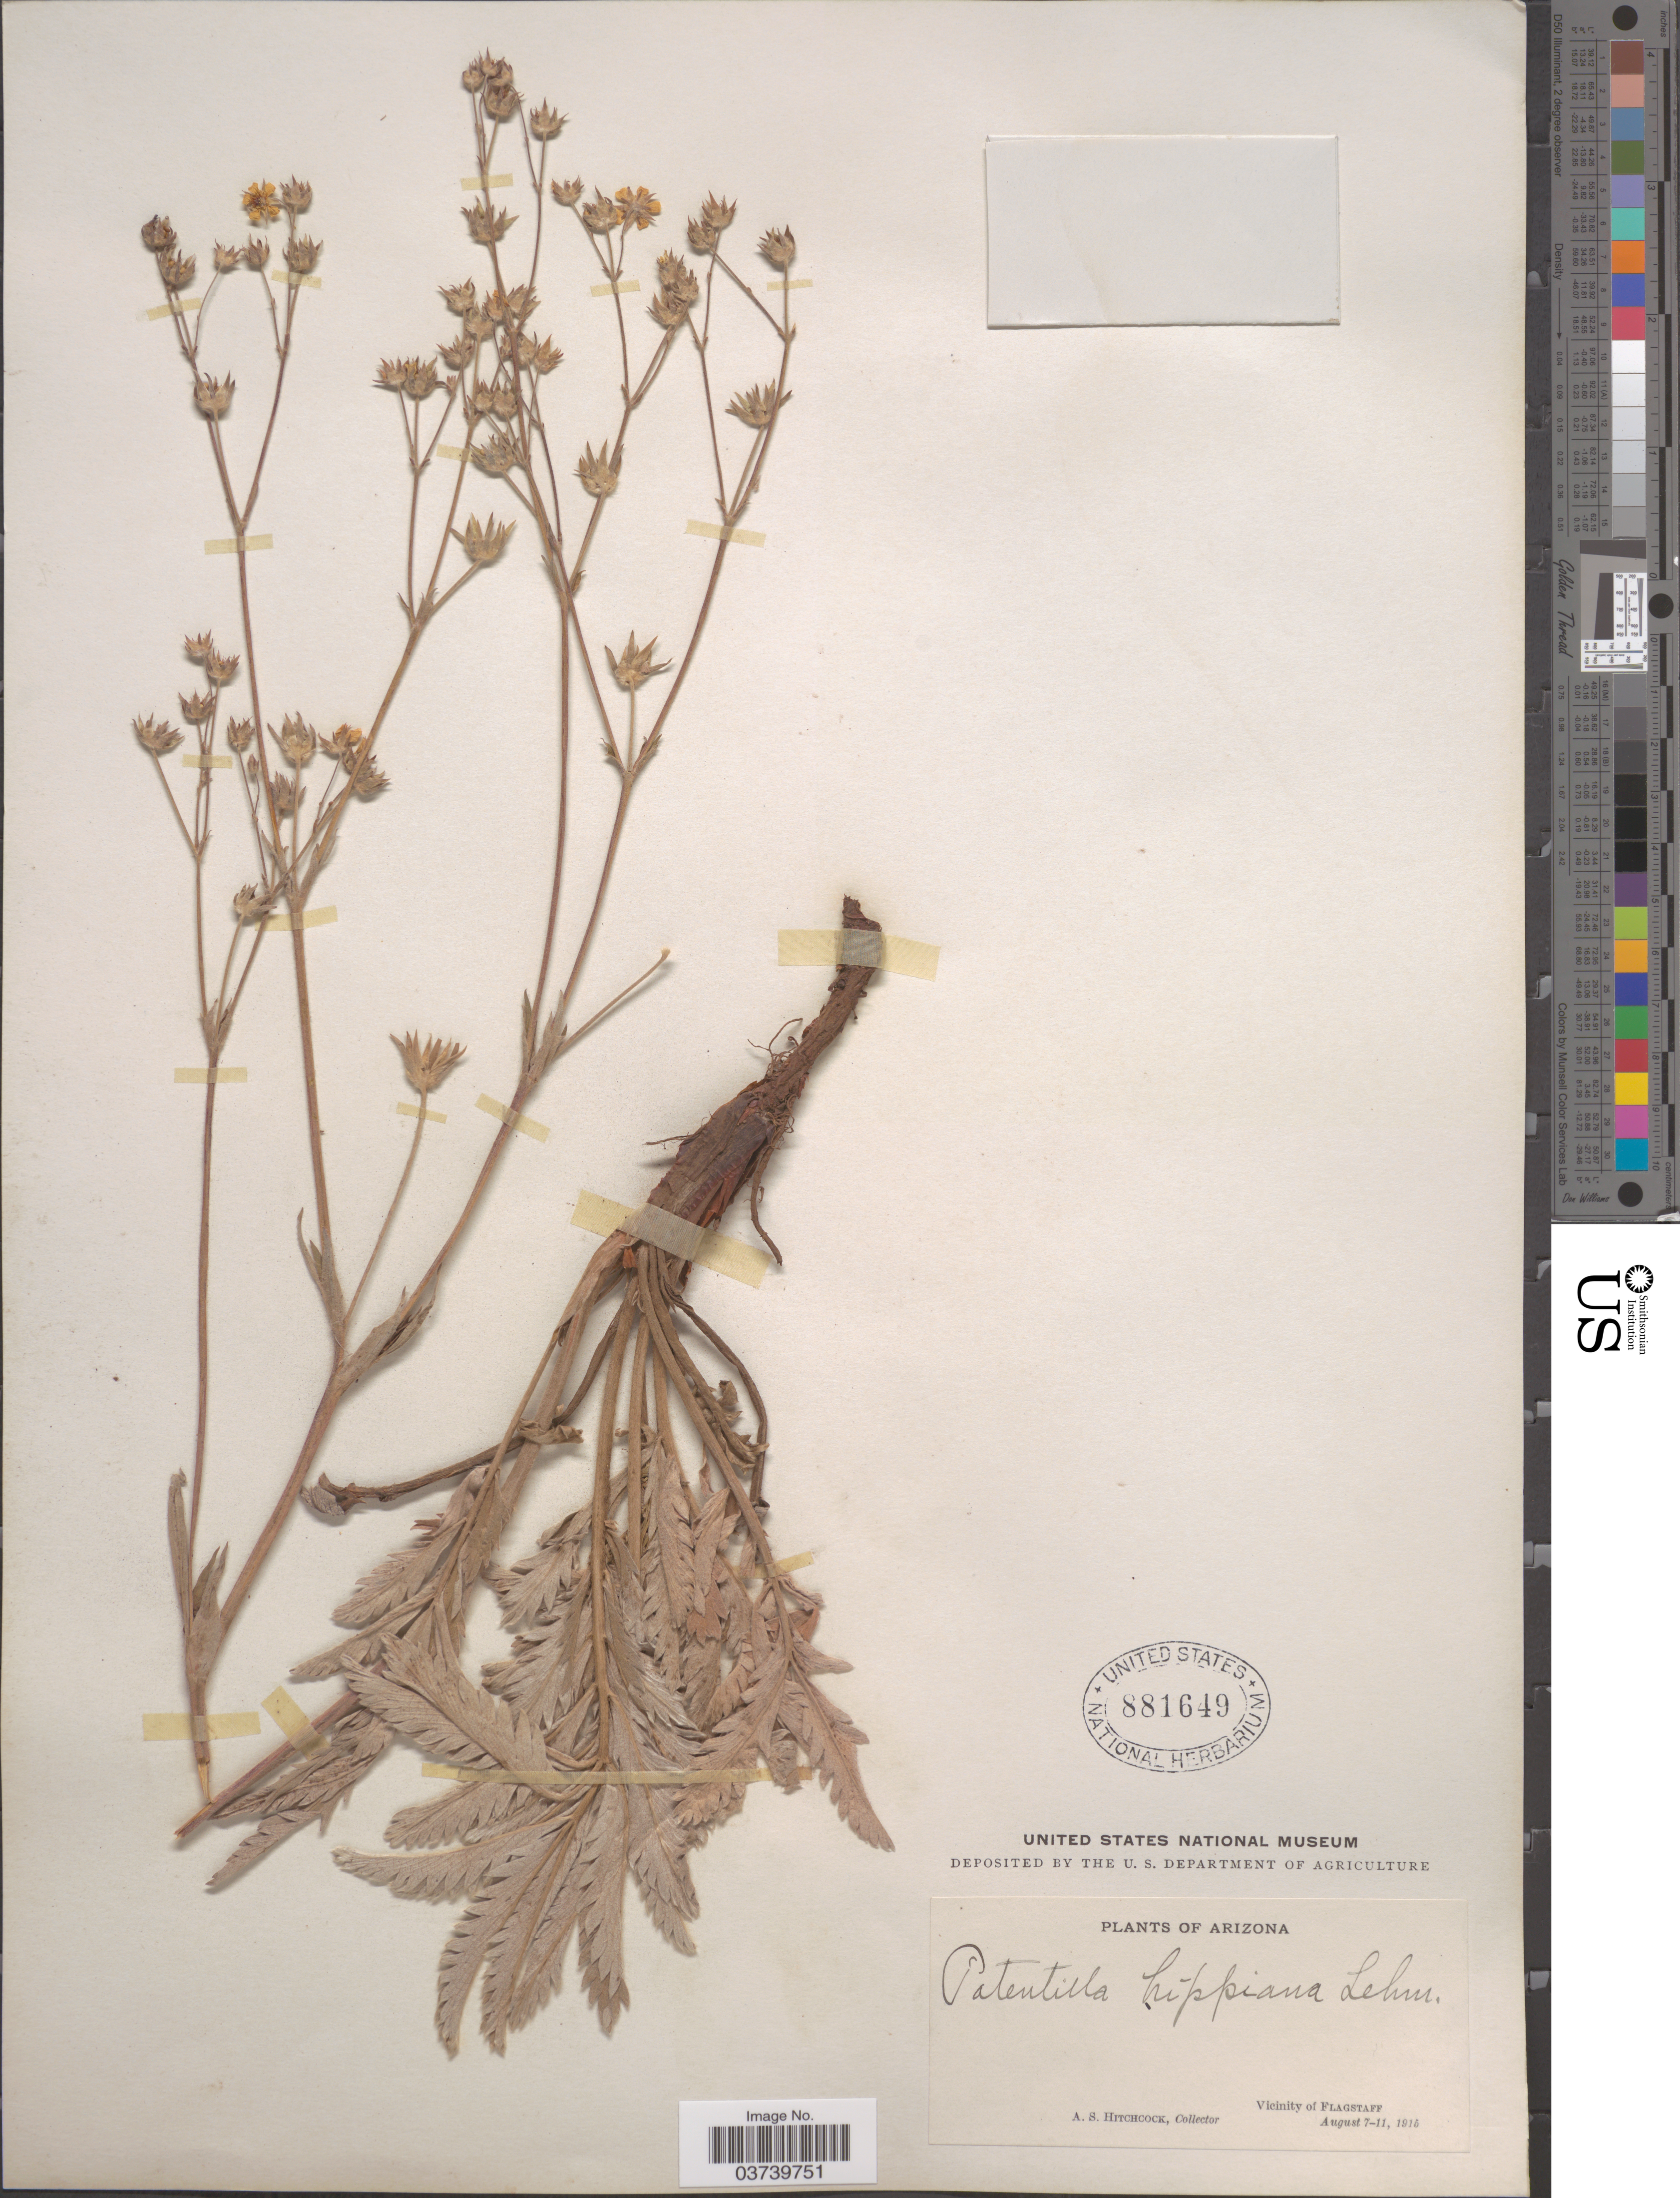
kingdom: Plantae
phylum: Tracheophyta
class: Magnoliopsida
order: Rosales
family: Rosaceae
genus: Potentilla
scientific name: Potentilla hippiana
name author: Lehm.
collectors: A. S. Hitchcock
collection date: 1915-08-07/1915-08-11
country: United States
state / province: Arizona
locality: Vicinity of Flagstaff.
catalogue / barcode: US 881649